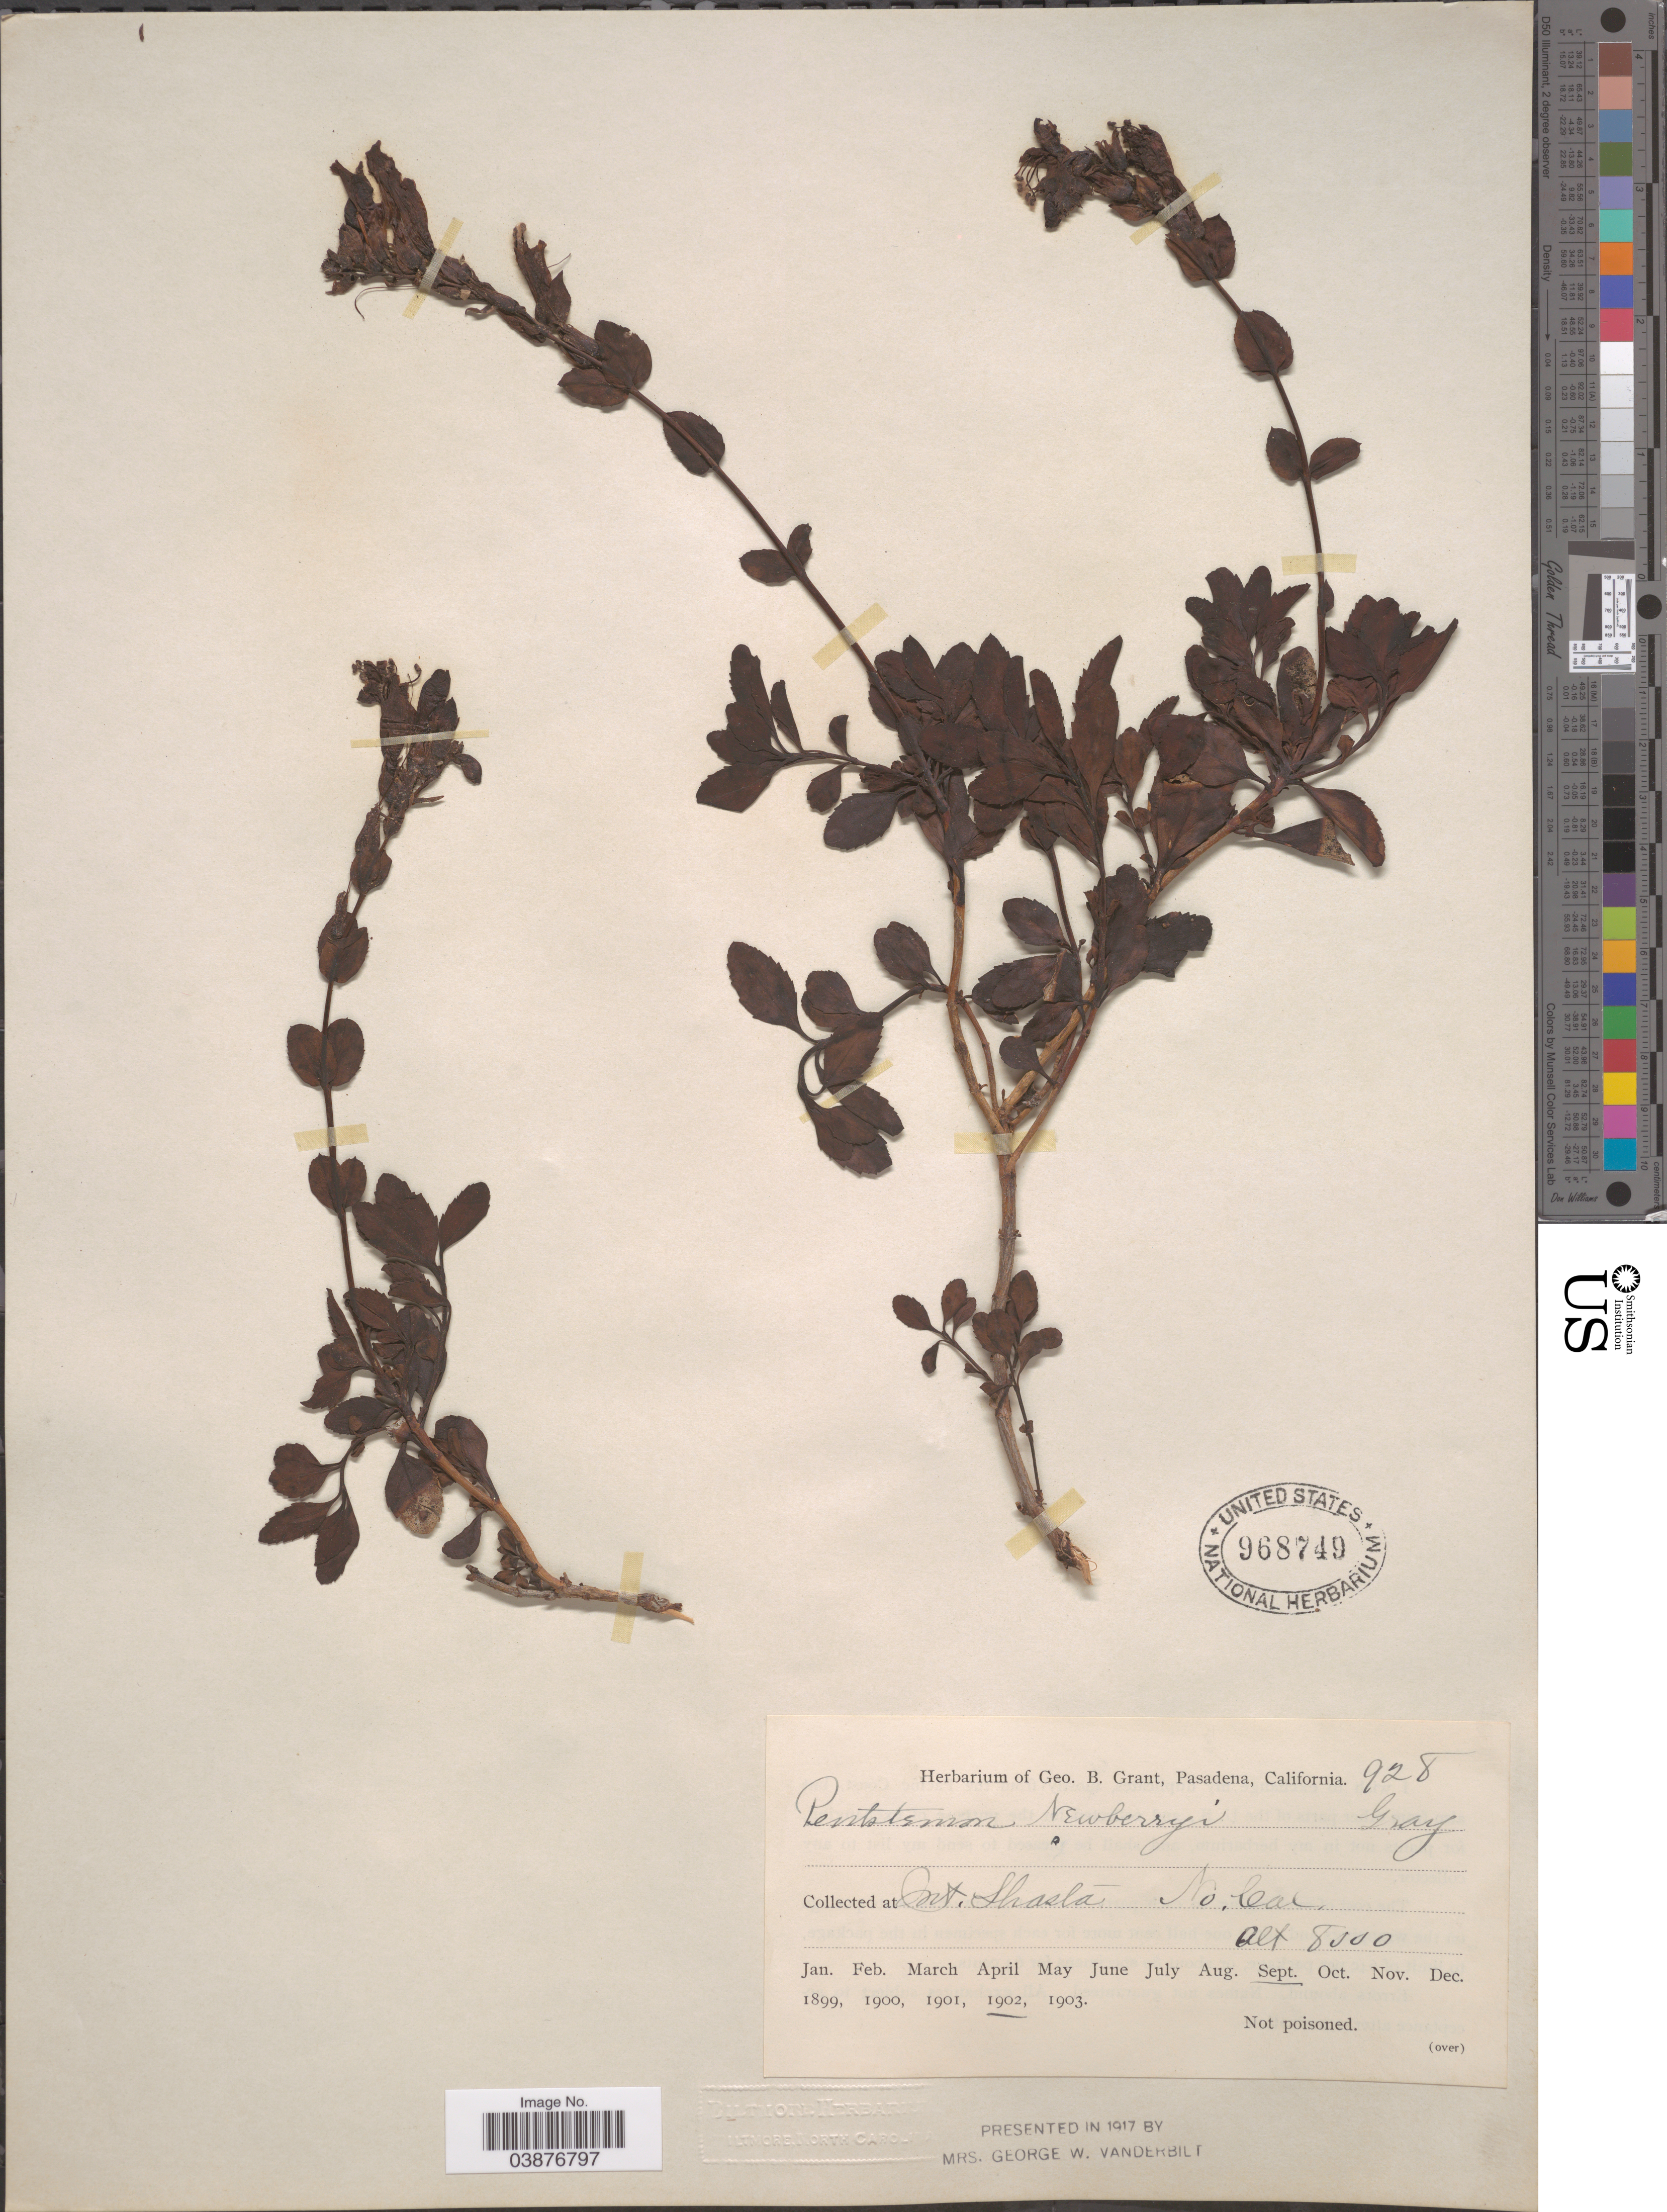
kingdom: Plantae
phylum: Tracheophyta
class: Magnoliopsida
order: Lamiales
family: Plantaginaceae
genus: Penstemon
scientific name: Penstemon newberryi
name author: A. Gray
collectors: ex herb. Geo. B. Grant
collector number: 928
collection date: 1902-09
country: United States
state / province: California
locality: Mt. Shasta. No. Cal.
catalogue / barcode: US 968749